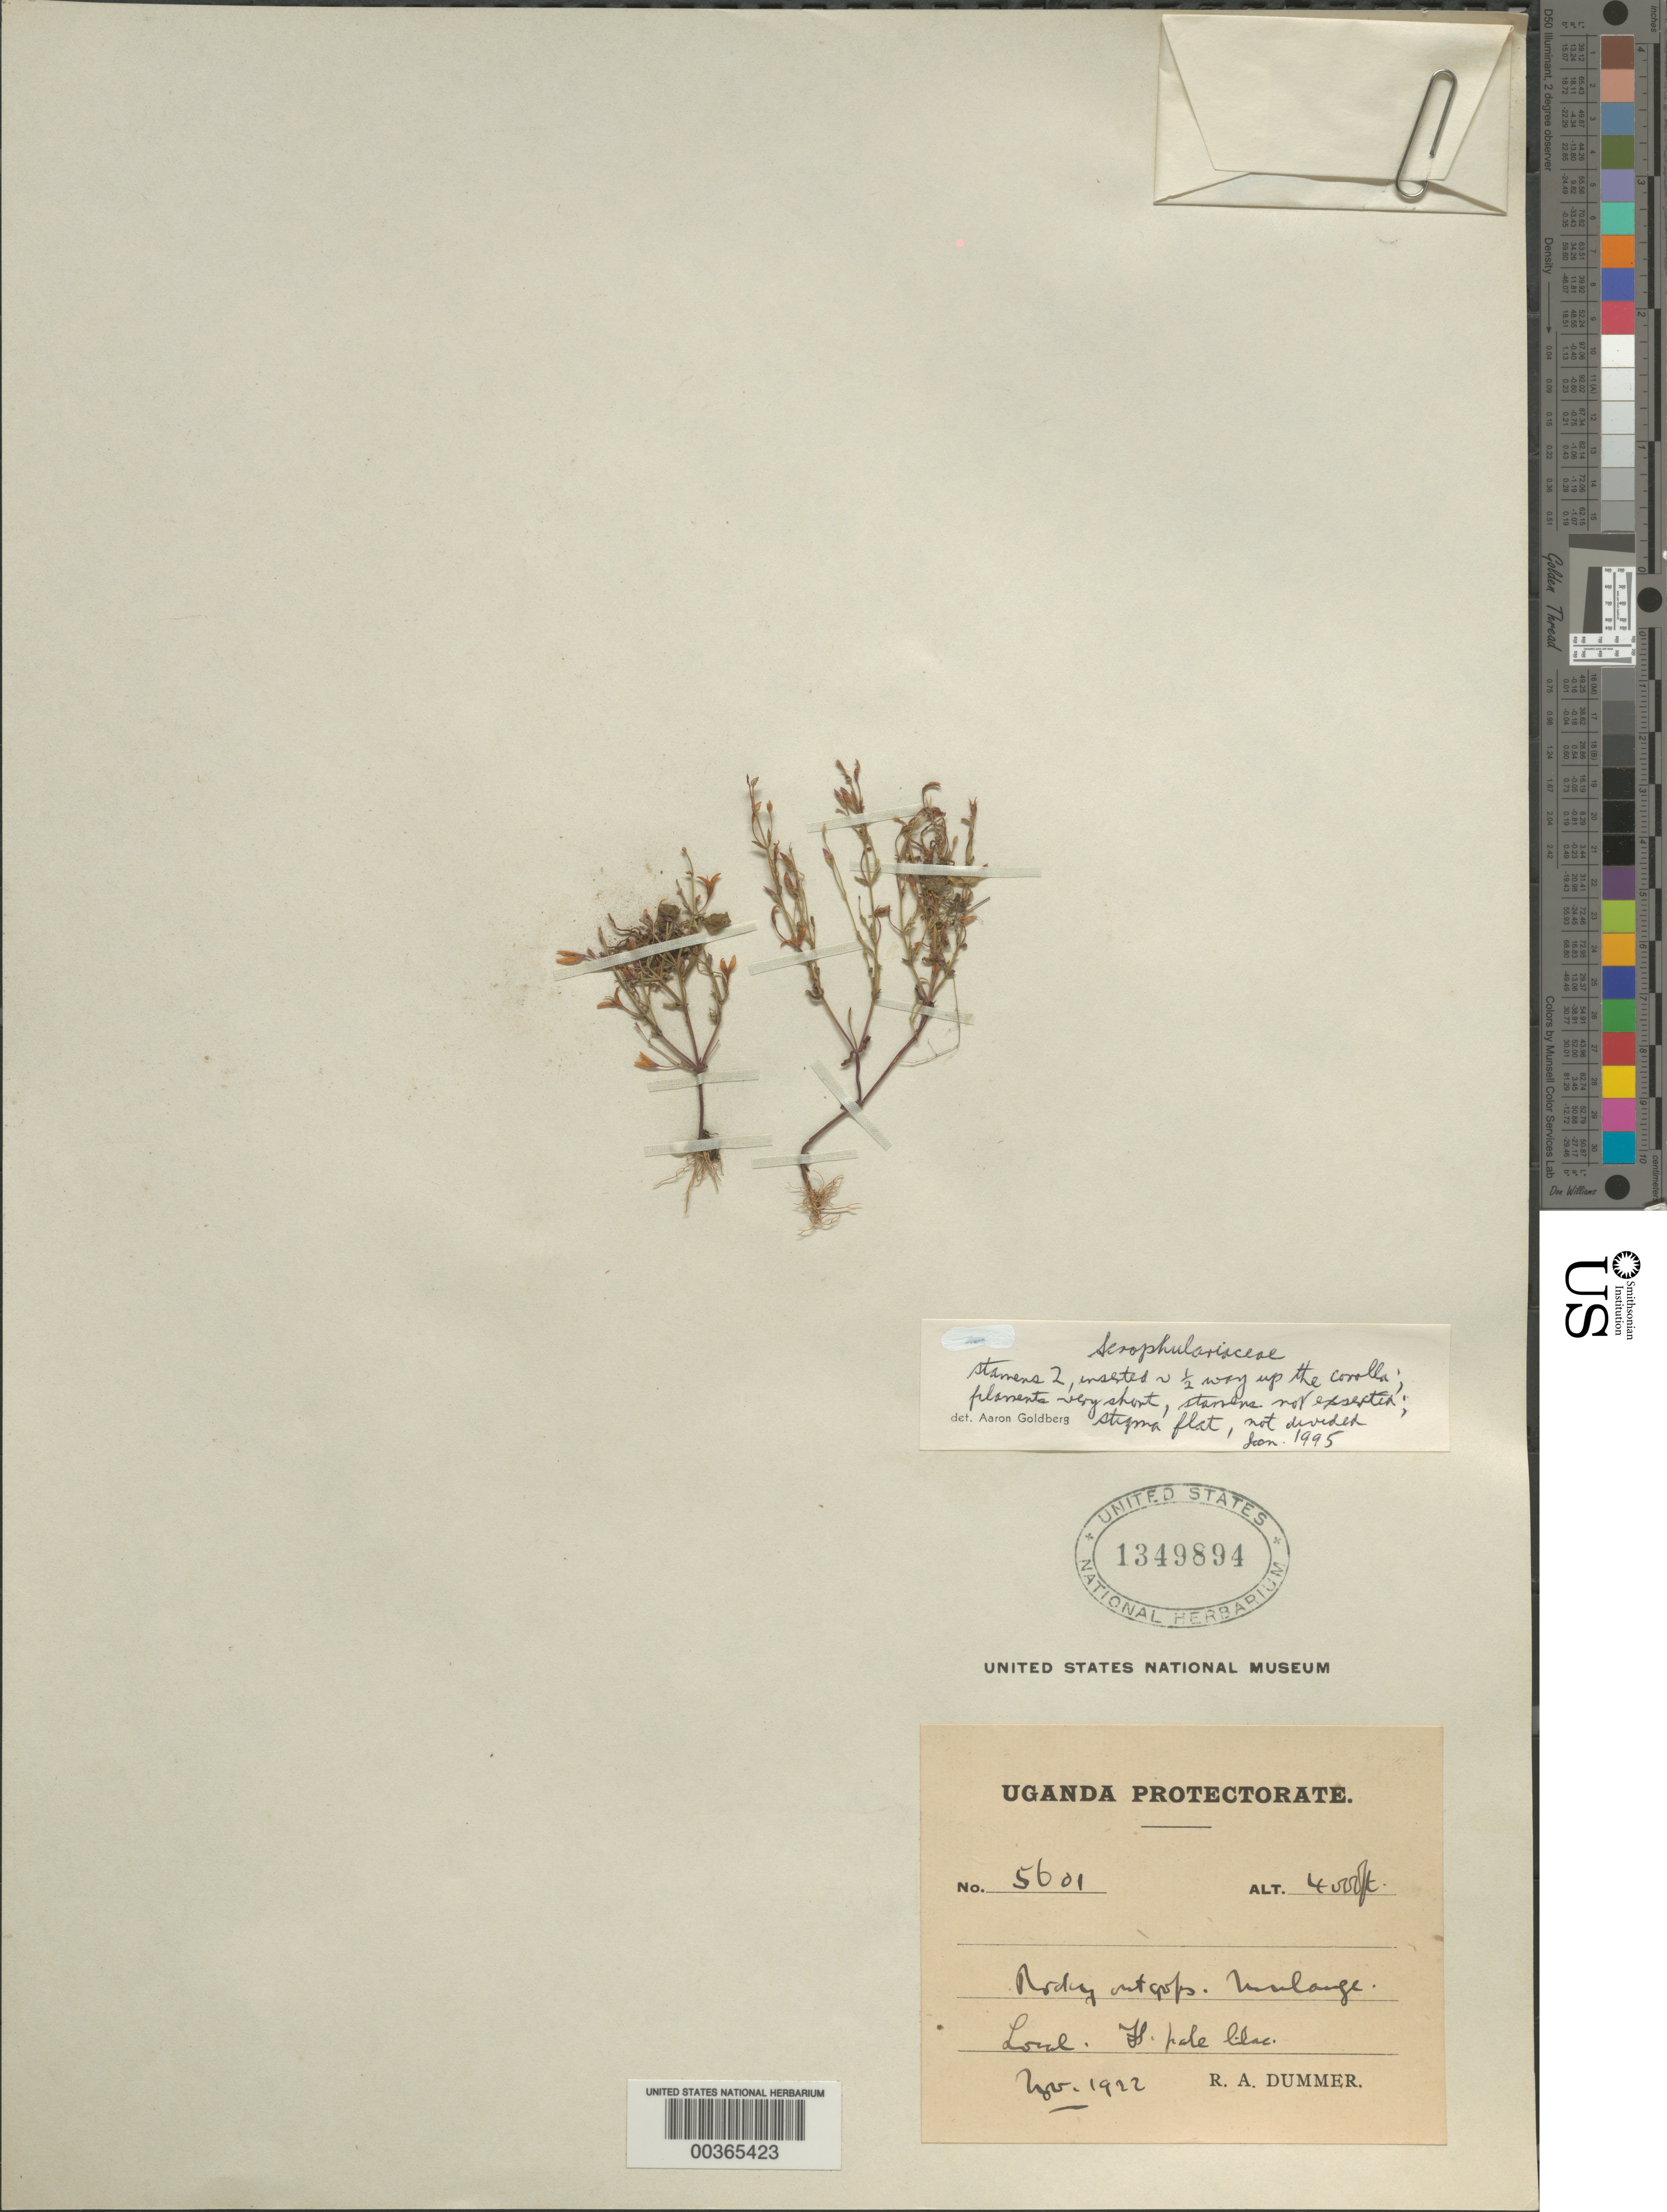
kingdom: Plantae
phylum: Tracheophyta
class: Magnoliopsida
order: Malpighiales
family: Podostemaceae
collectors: R. Dümmer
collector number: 5601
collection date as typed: Nov 1922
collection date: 1922-11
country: Uganda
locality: Mulange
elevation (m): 1219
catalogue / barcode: US 1349894